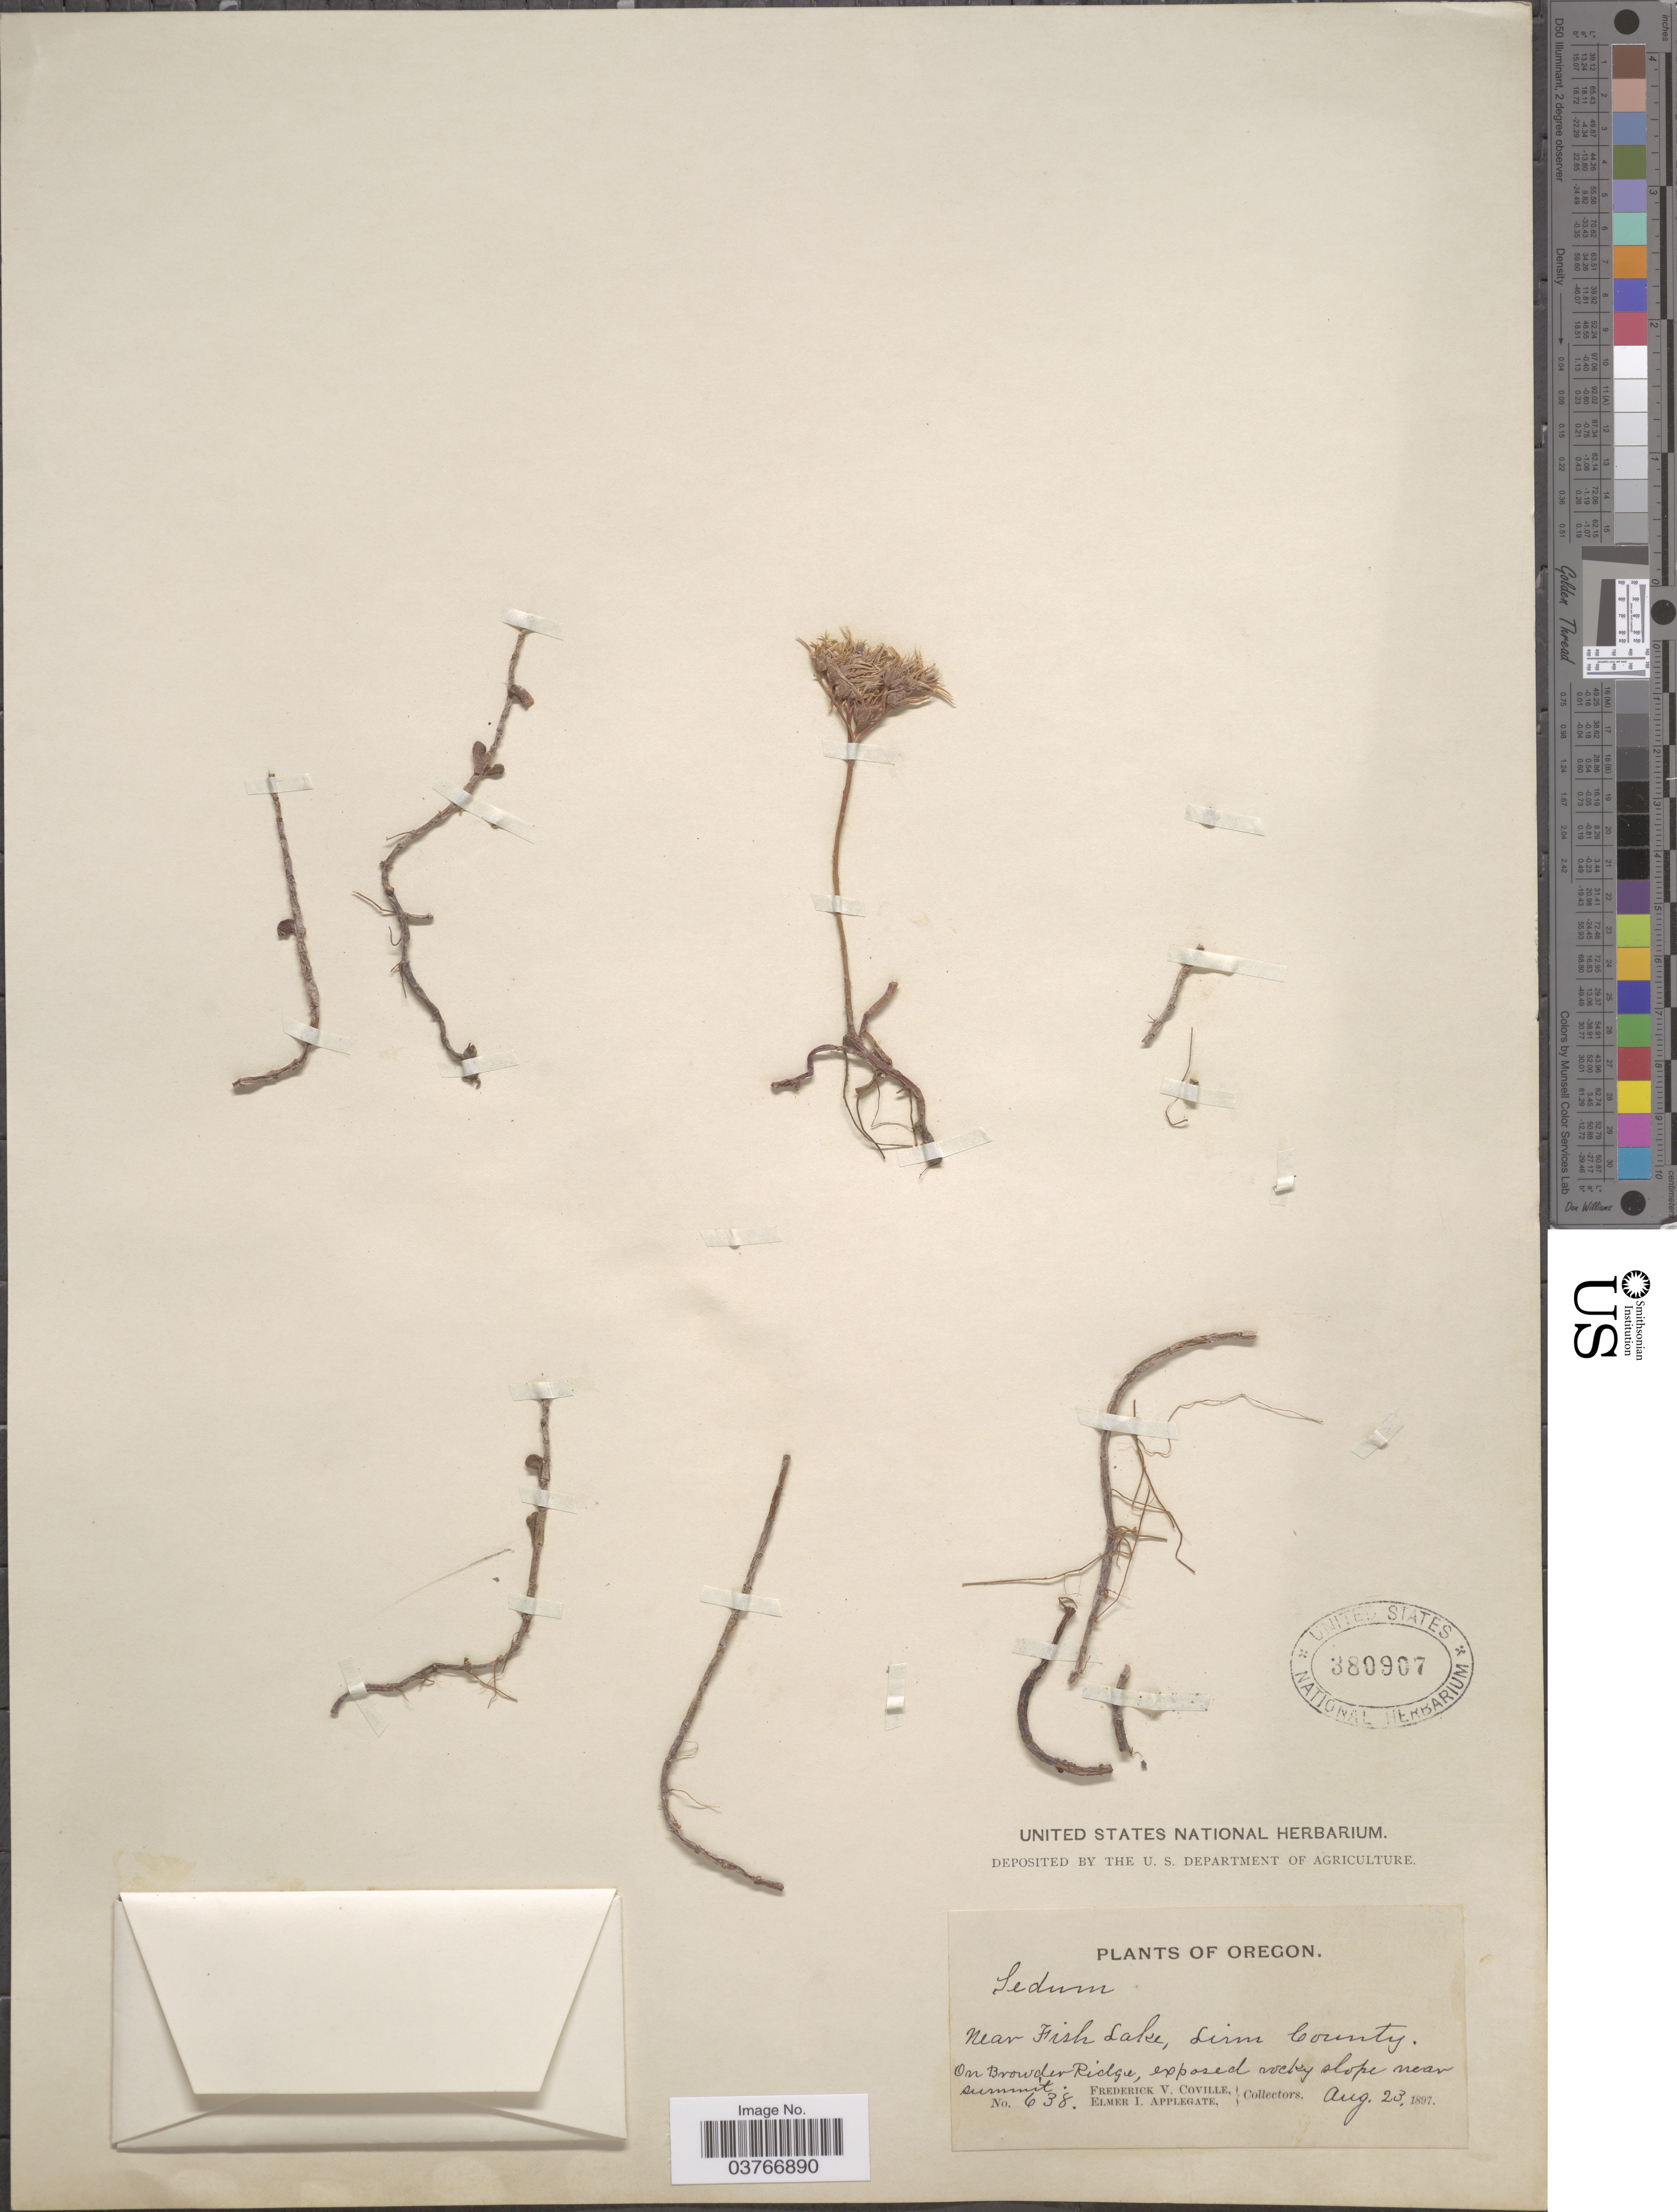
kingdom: Plantae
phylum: Tracheophyta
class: Magnoliopsida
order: Saxifragales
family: Crassulaceae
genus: Sedum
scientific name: Sedum sp.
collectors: F. V. Coville & E. I. Applegate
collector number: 638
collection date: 1897-08-23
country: United States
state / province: Oregon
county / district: Linn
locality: Near Fish Lake, Linn County. On Browder Ridge, exposed rocky slope near summit.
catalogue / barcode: US 380907